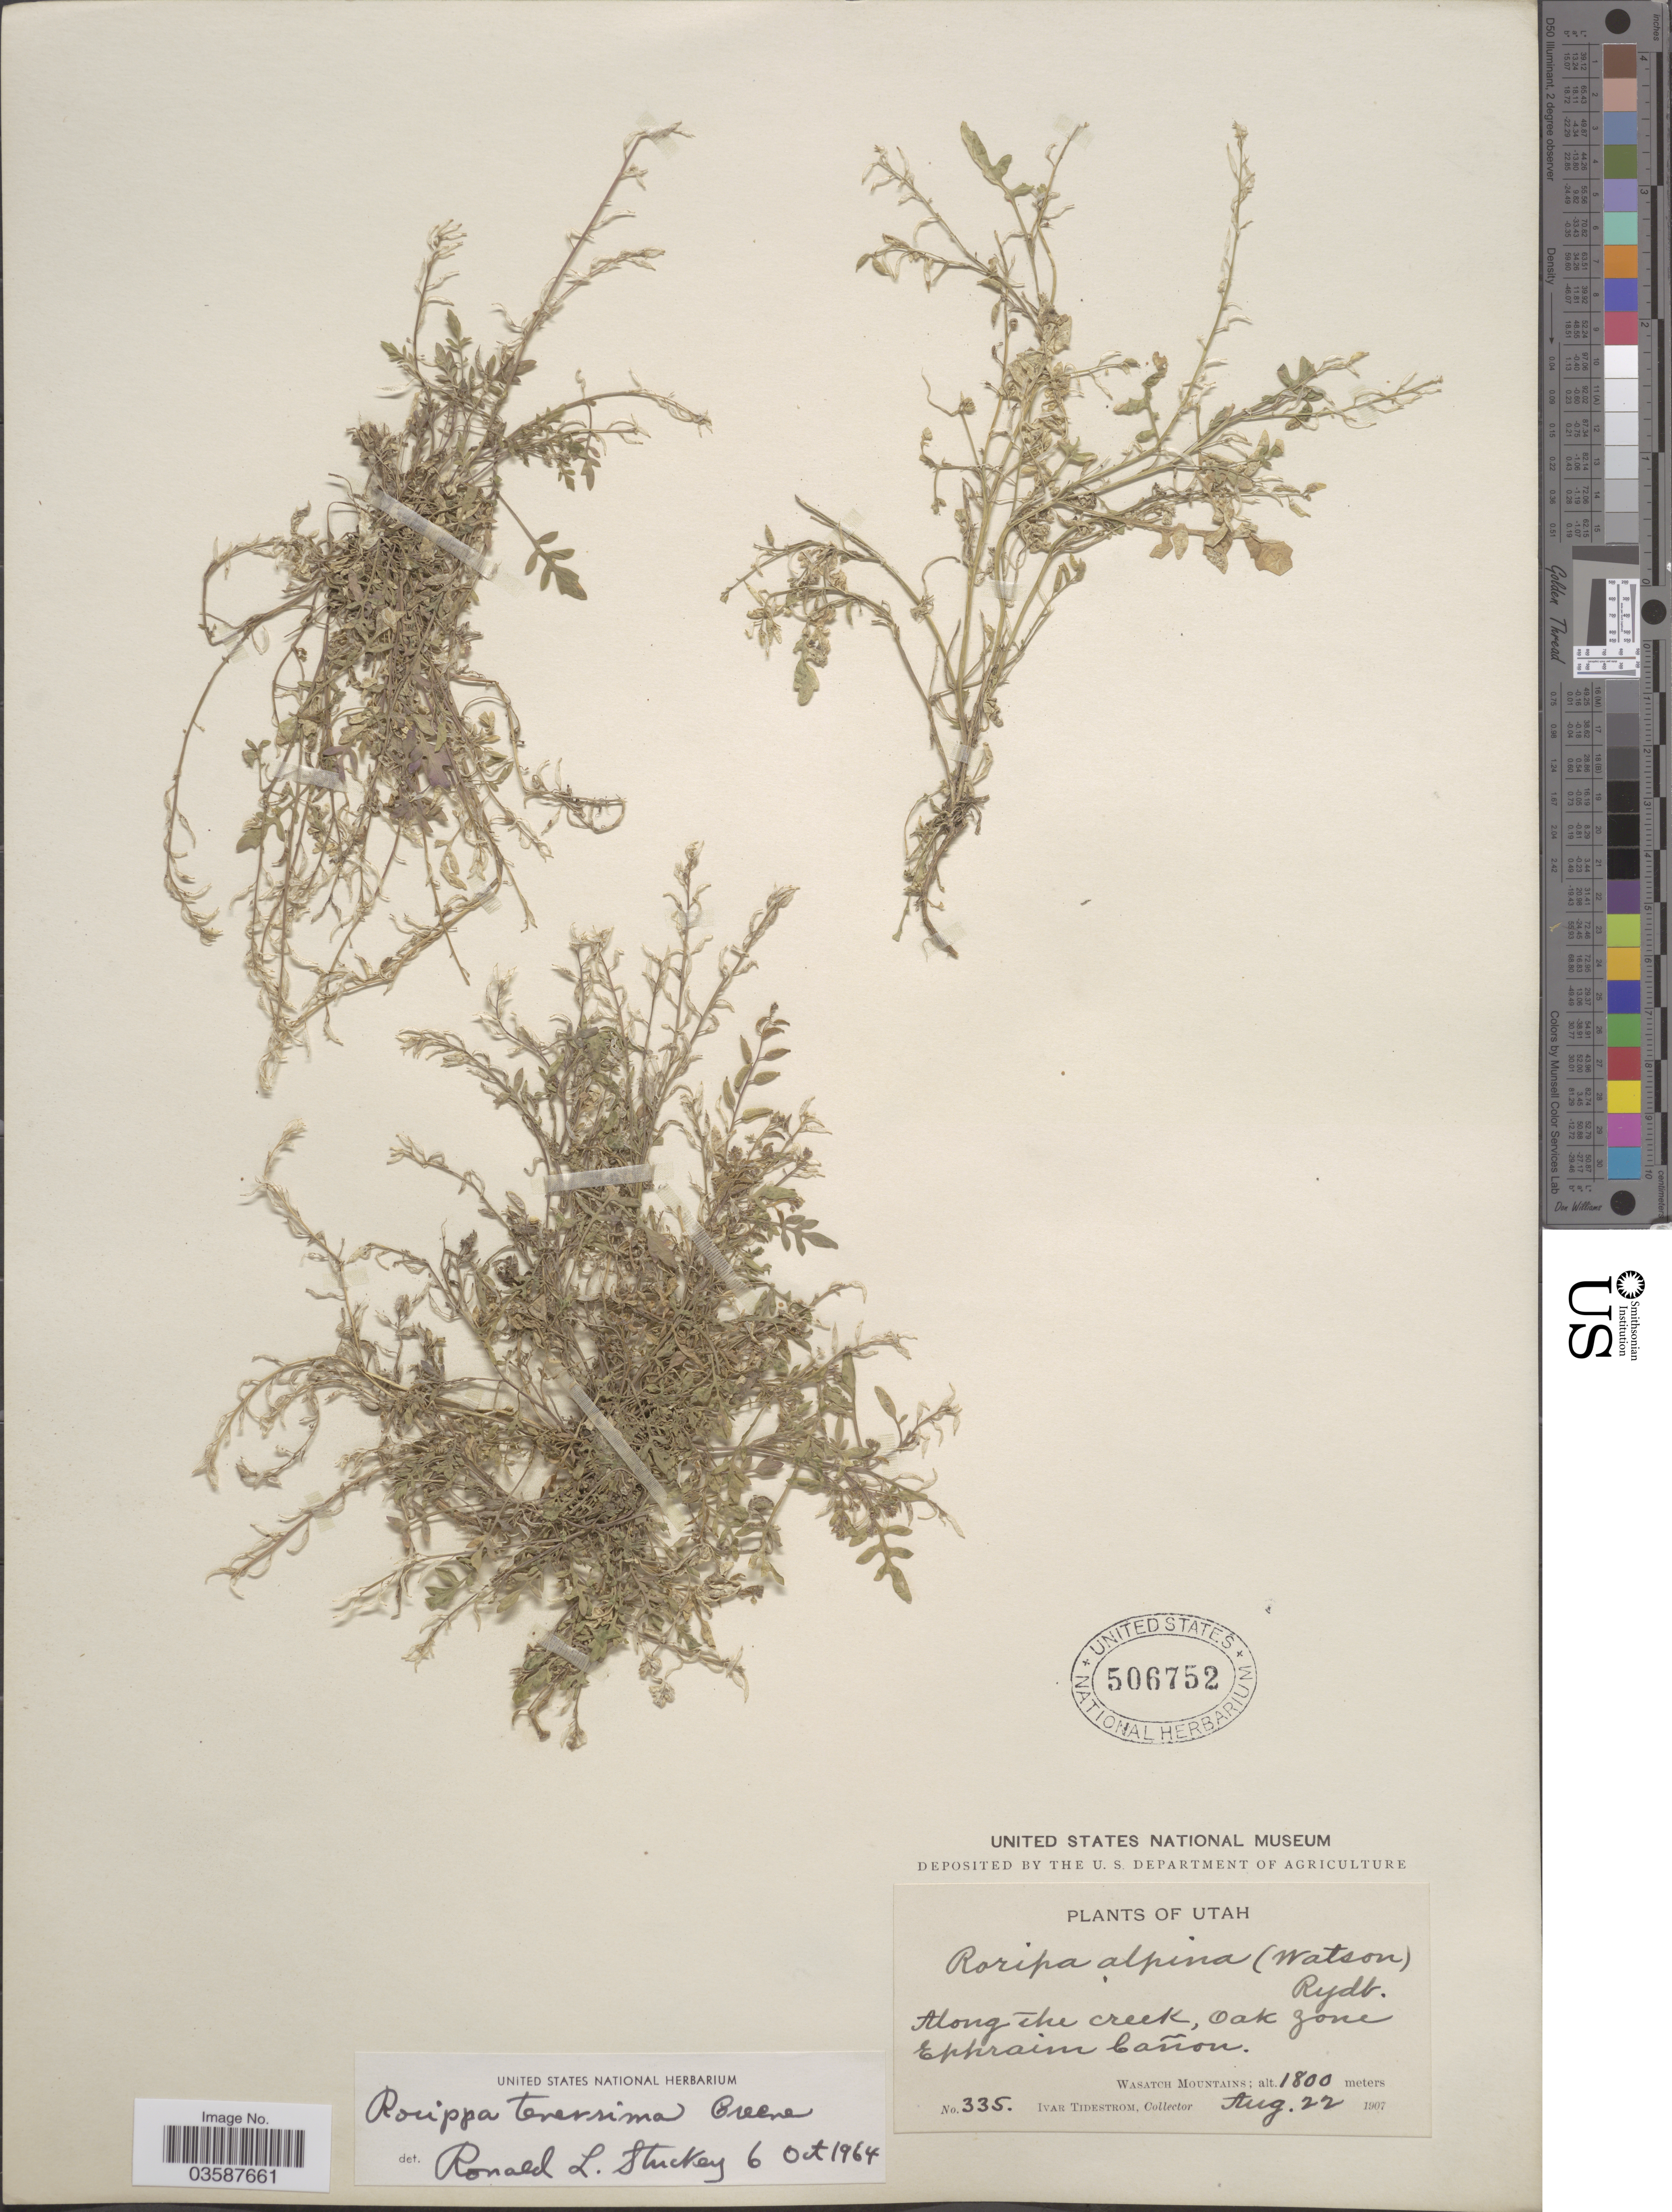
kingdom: Plantae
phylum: Tracheophyta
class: Magnoliopsida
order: Brassicales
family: Brassicaceae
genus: Rorippa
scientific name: Rorippa tenerrima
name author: Greene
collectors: I. F. Tidestrom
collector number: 335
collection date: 1907-08-22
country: United States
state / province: Utah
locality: Along the creek, Oak zone Ephraim Cañon. Wasatch Mountains.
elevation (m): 1800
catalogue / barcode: US 506752